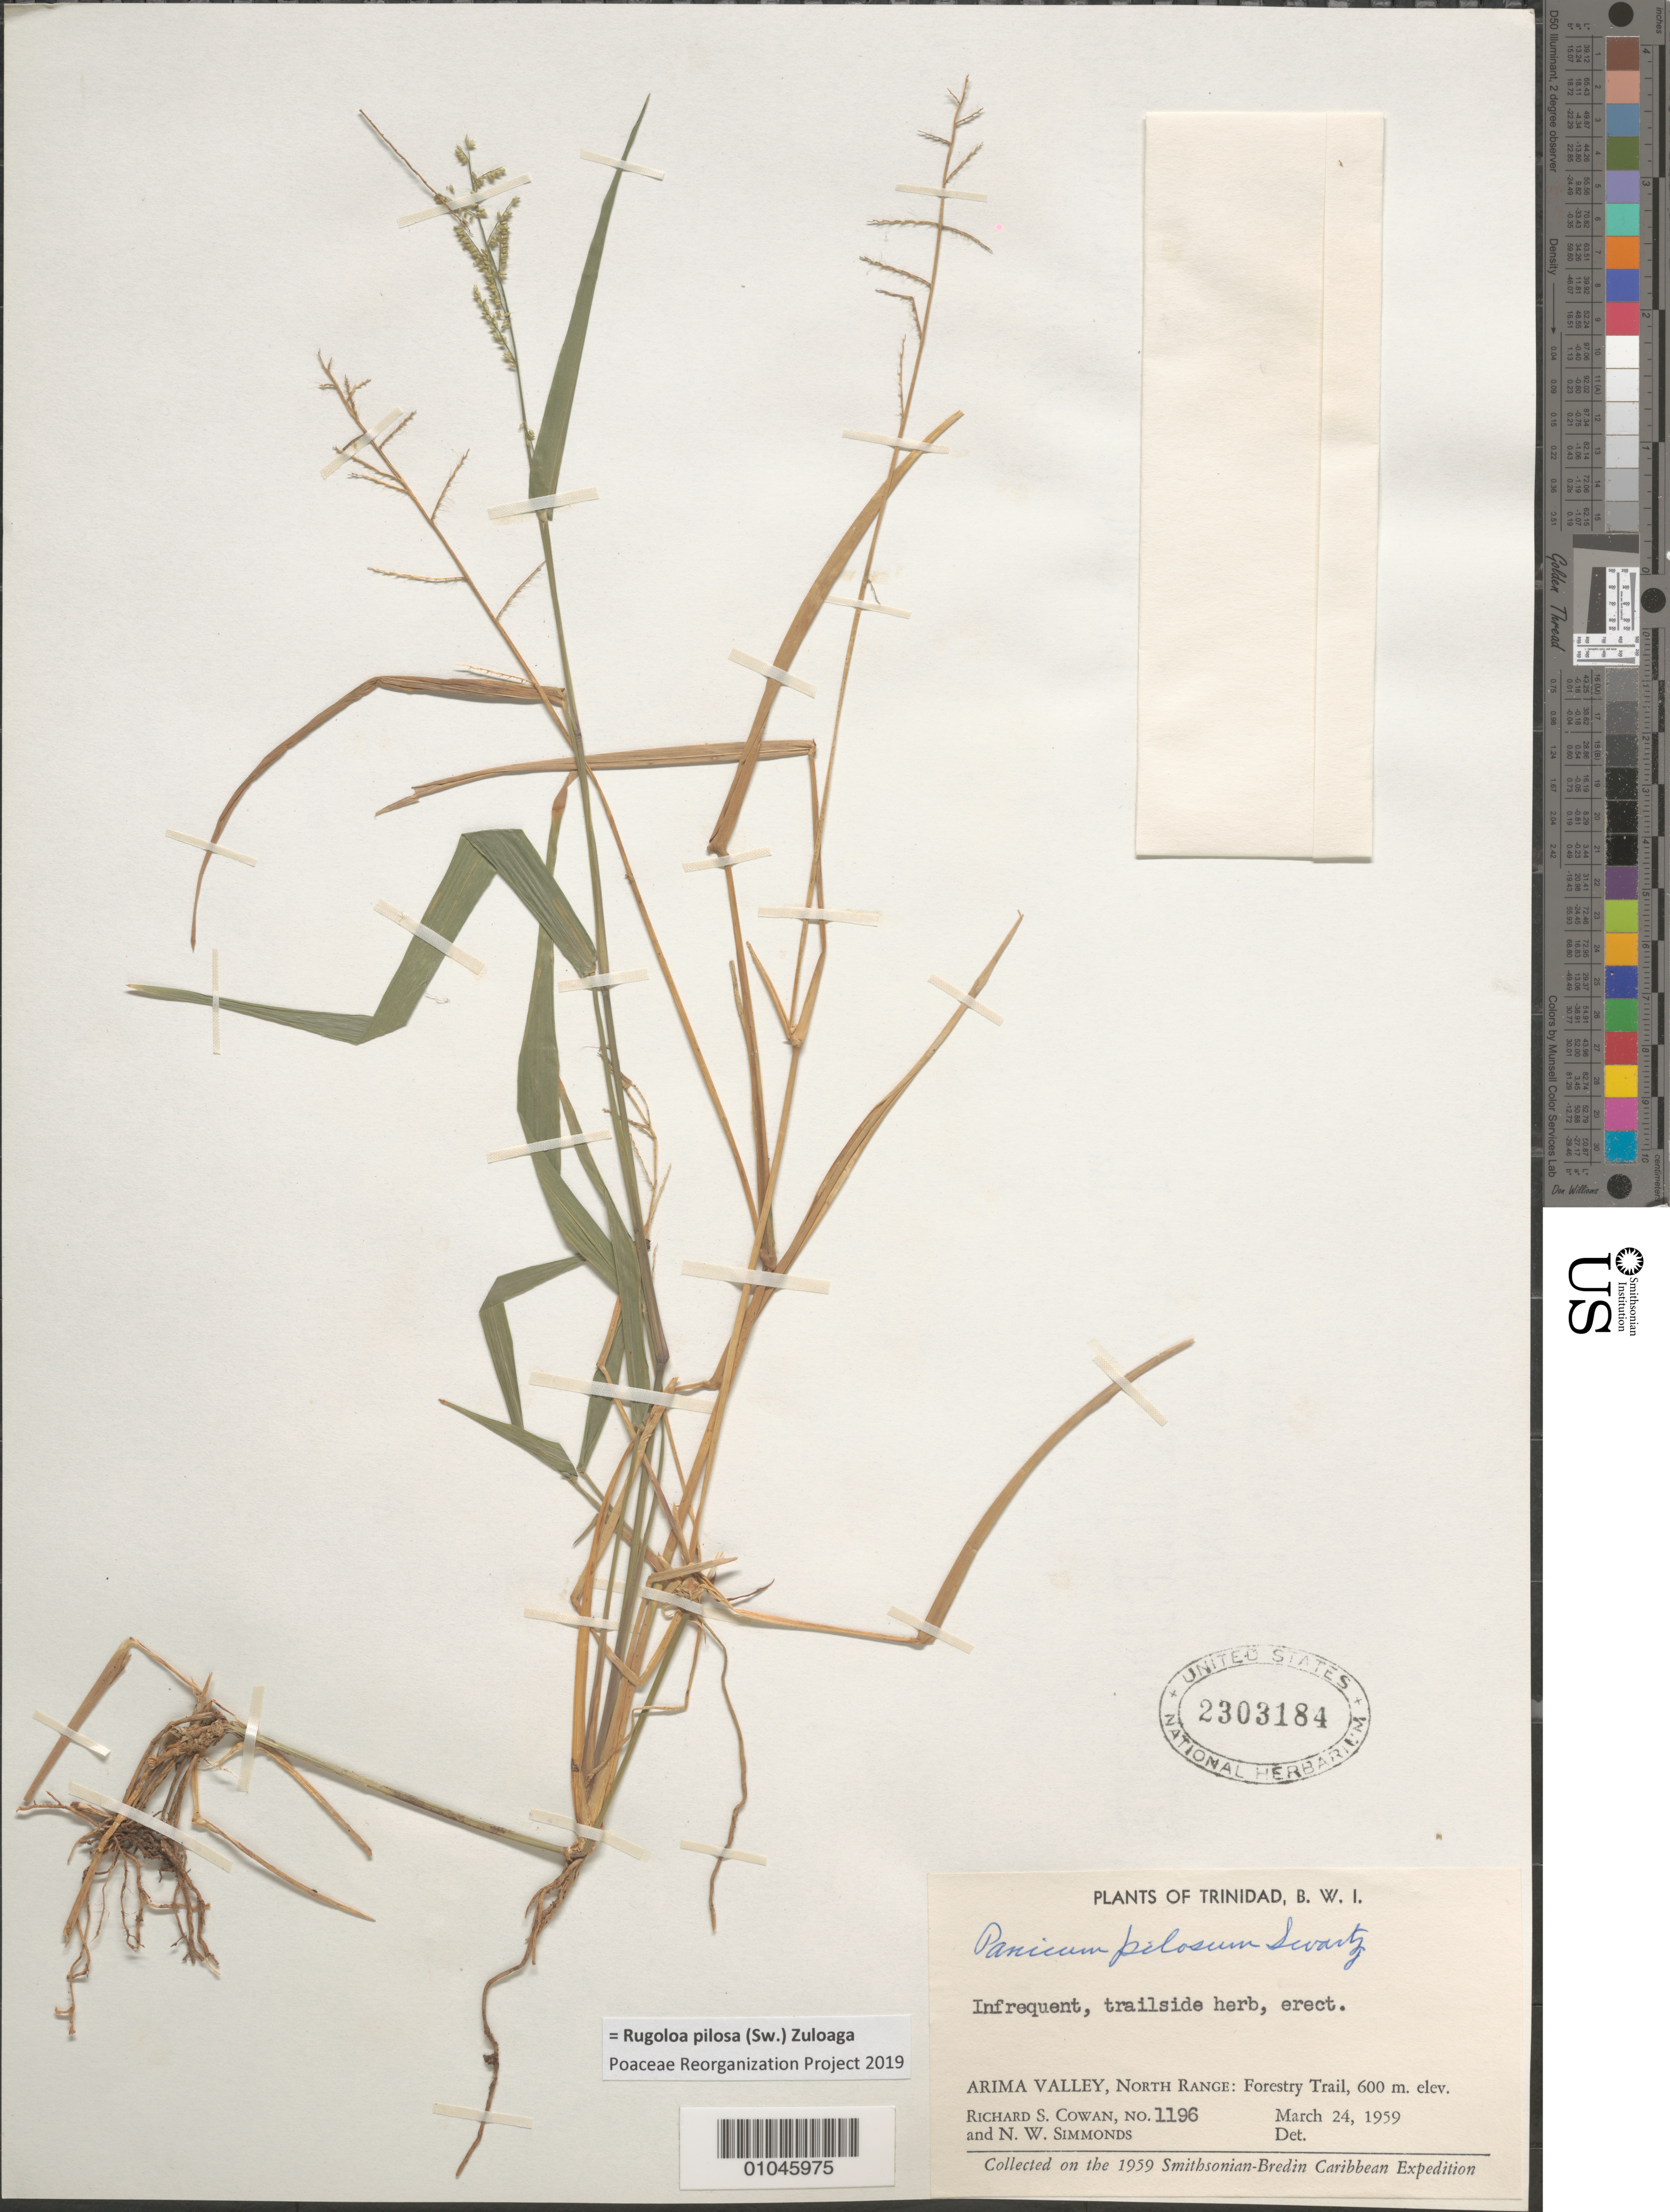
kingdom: Plantae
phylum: Tracheophyta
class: Liliopsida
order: Poales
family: Poaceae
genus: Panicum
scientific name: Panicum pilosum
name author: Sw.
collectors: R. S. Cowan & N. W. Simmonds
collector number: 1196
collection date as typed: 24 Mar 1959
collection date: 1959-03-24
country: Trinidad and Tobago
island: Trinidad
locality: Arma Valley, North range: forestry trail. infrequent, trailside herb.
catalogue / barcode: US 2303184